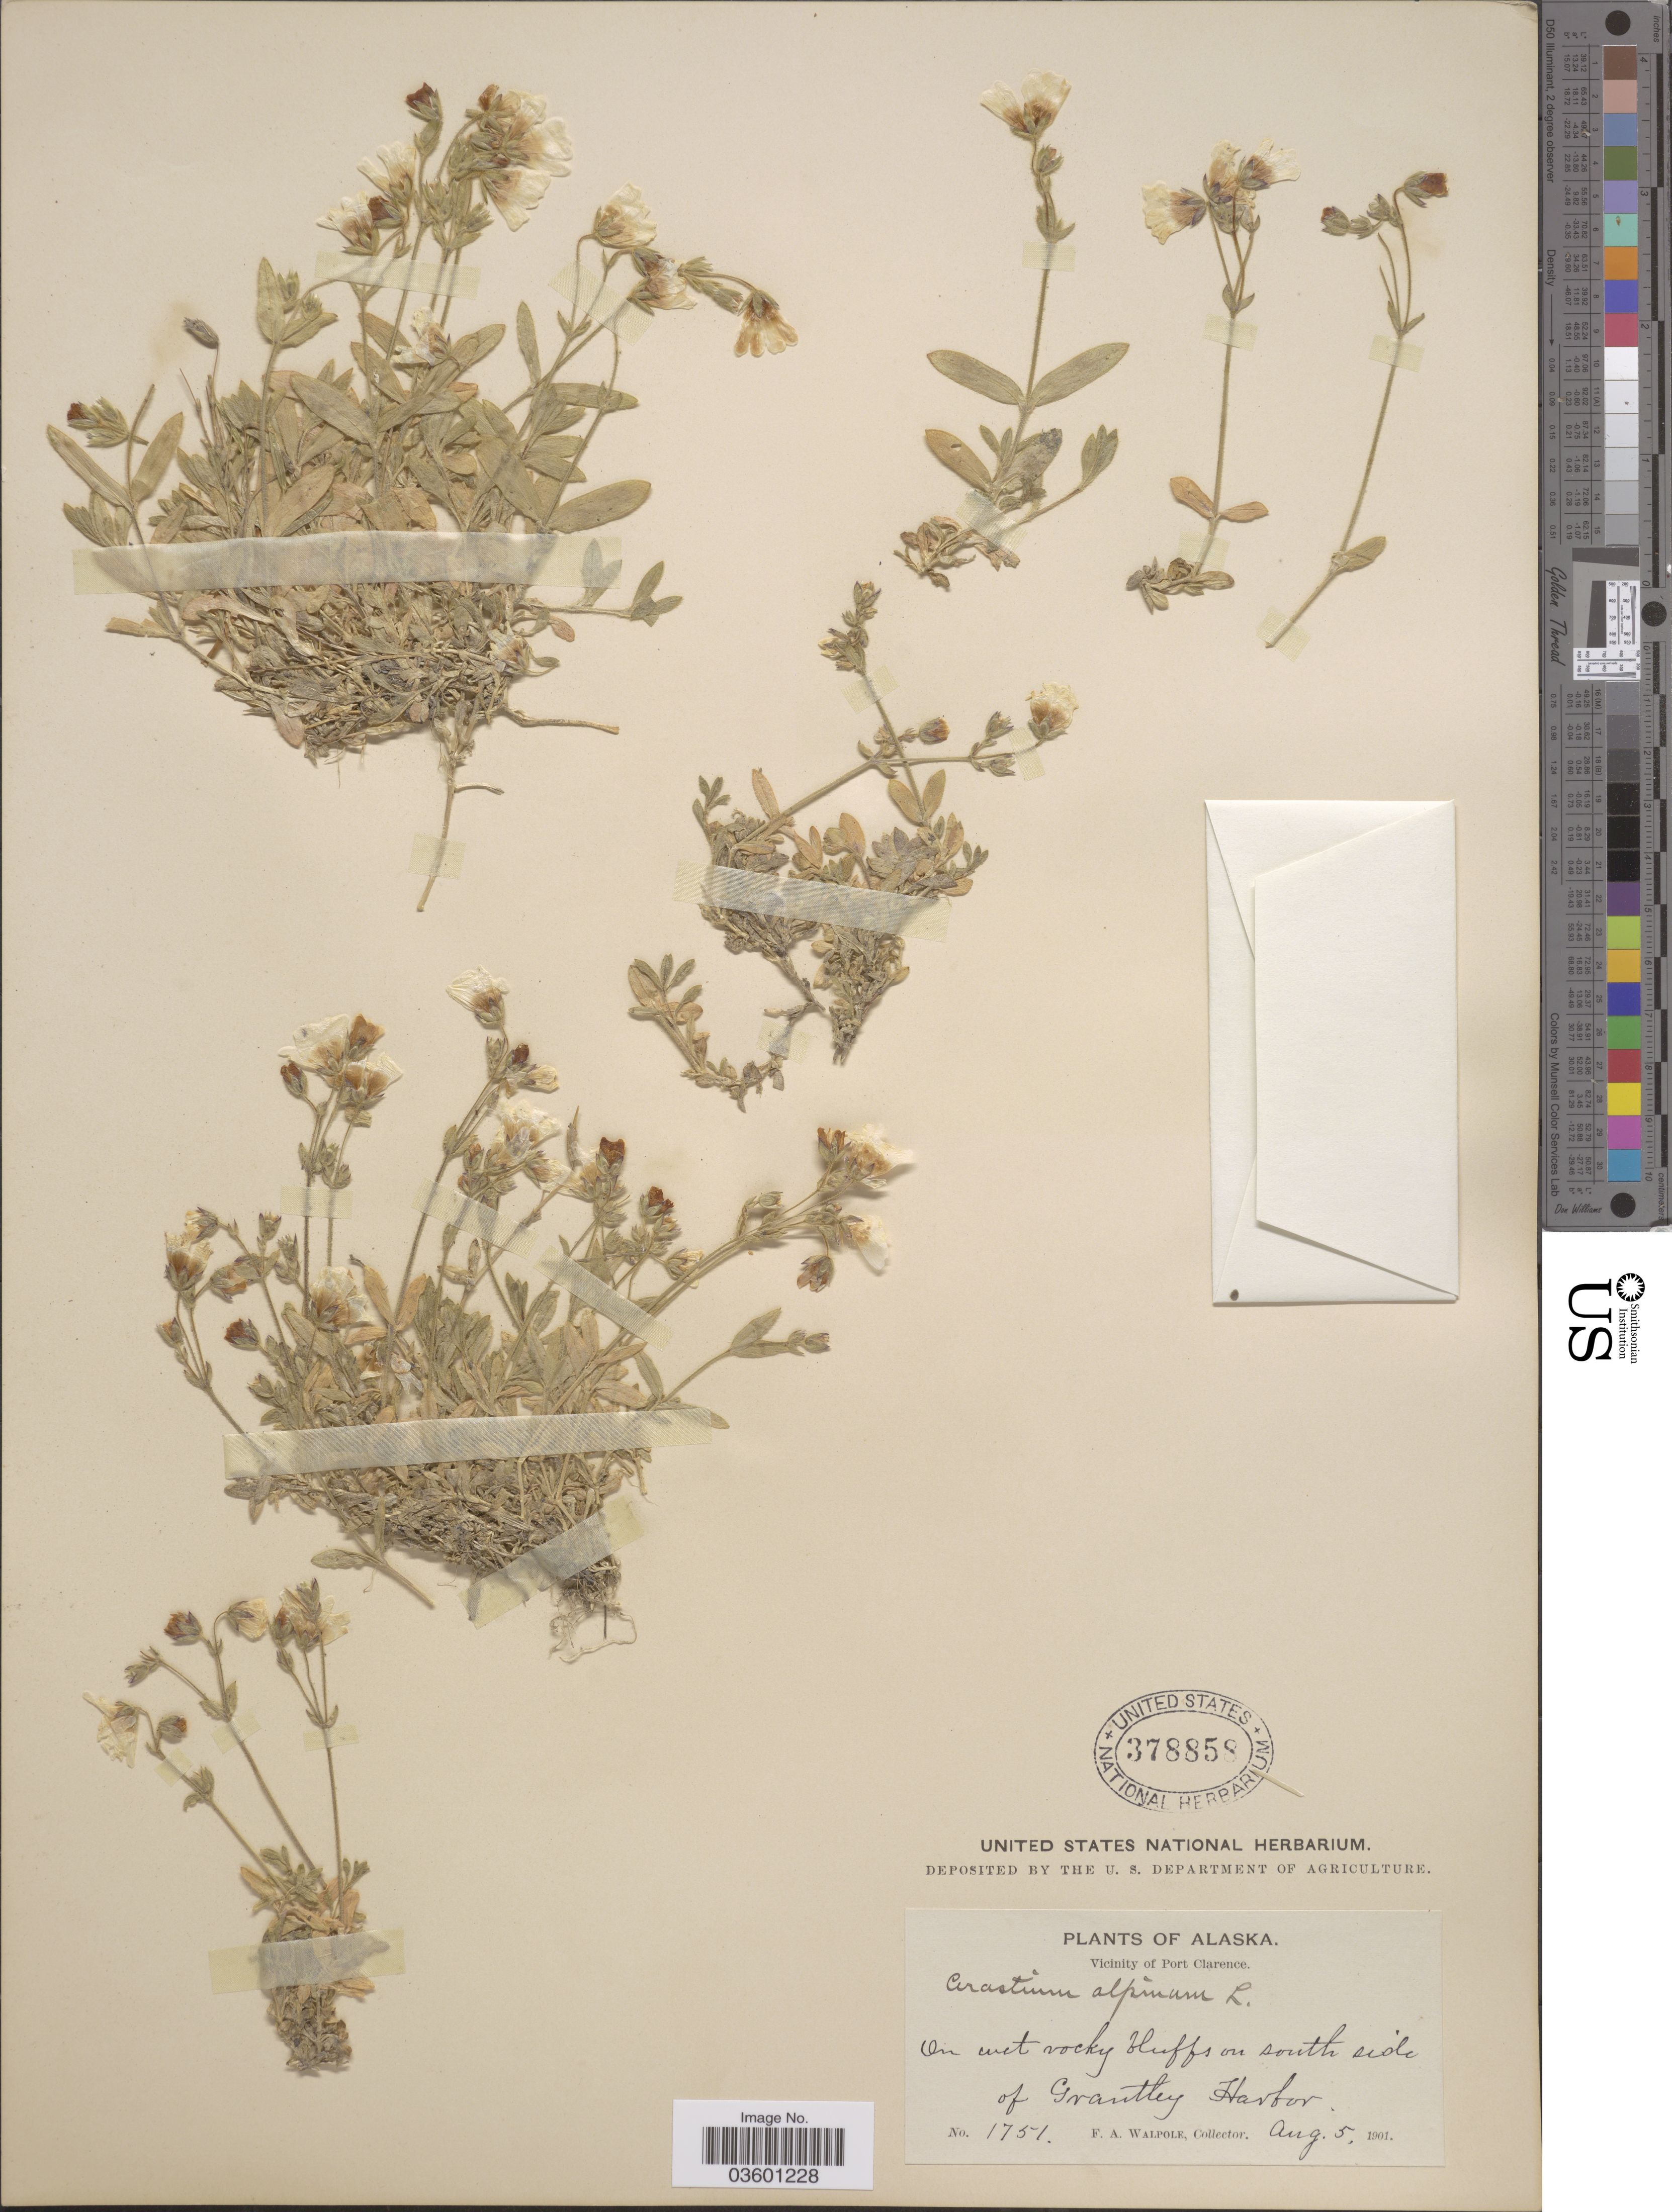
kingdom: Plantae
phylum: Tracheophyta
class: Magnoliopsida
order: Caryophyllales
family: Caryophyllaceae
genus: Cerastium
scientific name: Cerastium beeringianum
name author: Cham. & Schltdl.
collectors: F. Walpole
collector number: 1751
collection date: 1901-08-05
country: United States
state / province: Alaska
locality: Vicinity of Port Clarence. South side of Grantley Harbor.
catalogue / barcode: US 378858